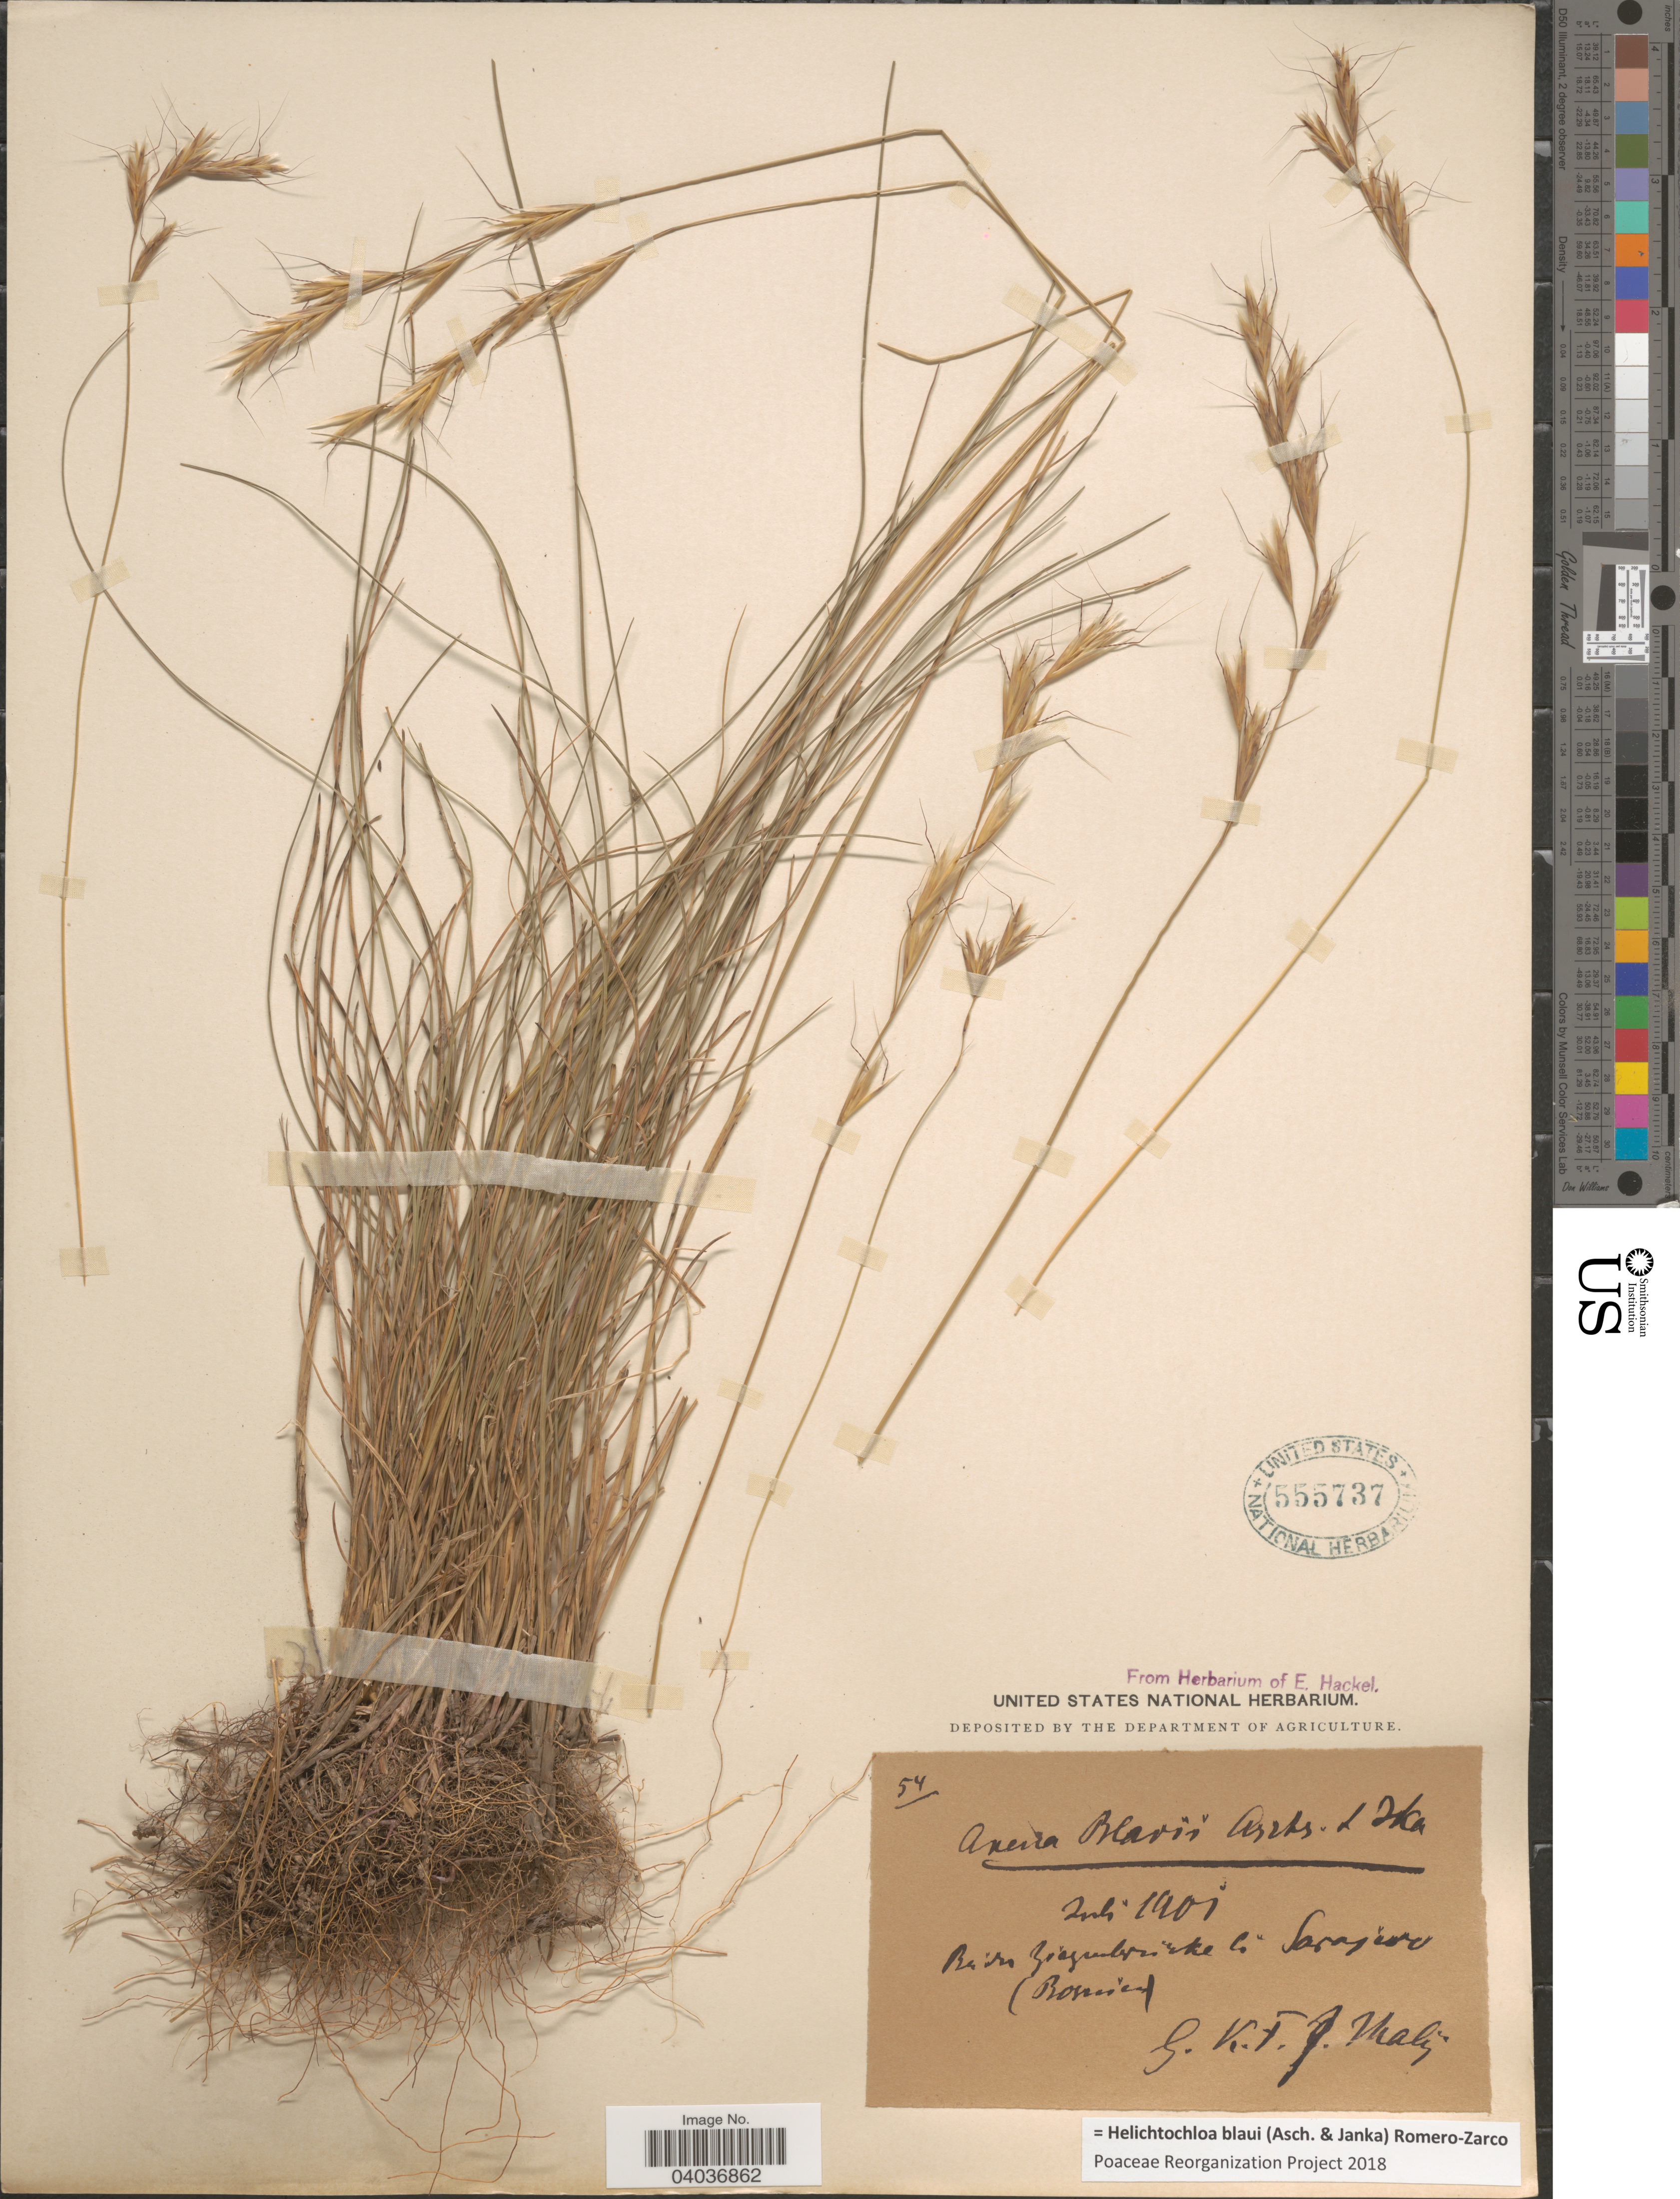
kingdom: Plantae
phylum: Tracheophyta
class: Liliopsida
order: Poales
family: Poaceae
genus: Helictochloa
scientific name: Helictochloa blaui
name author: (Asch. & Janka) Romero-Zarco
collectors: K. Malý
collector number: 54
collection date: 1901-07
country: Bosnia and Herzegovina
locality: Ridis Ziegumbreseke [interpreted] de Sarajevo (Bosnia).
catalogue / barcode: US 555737